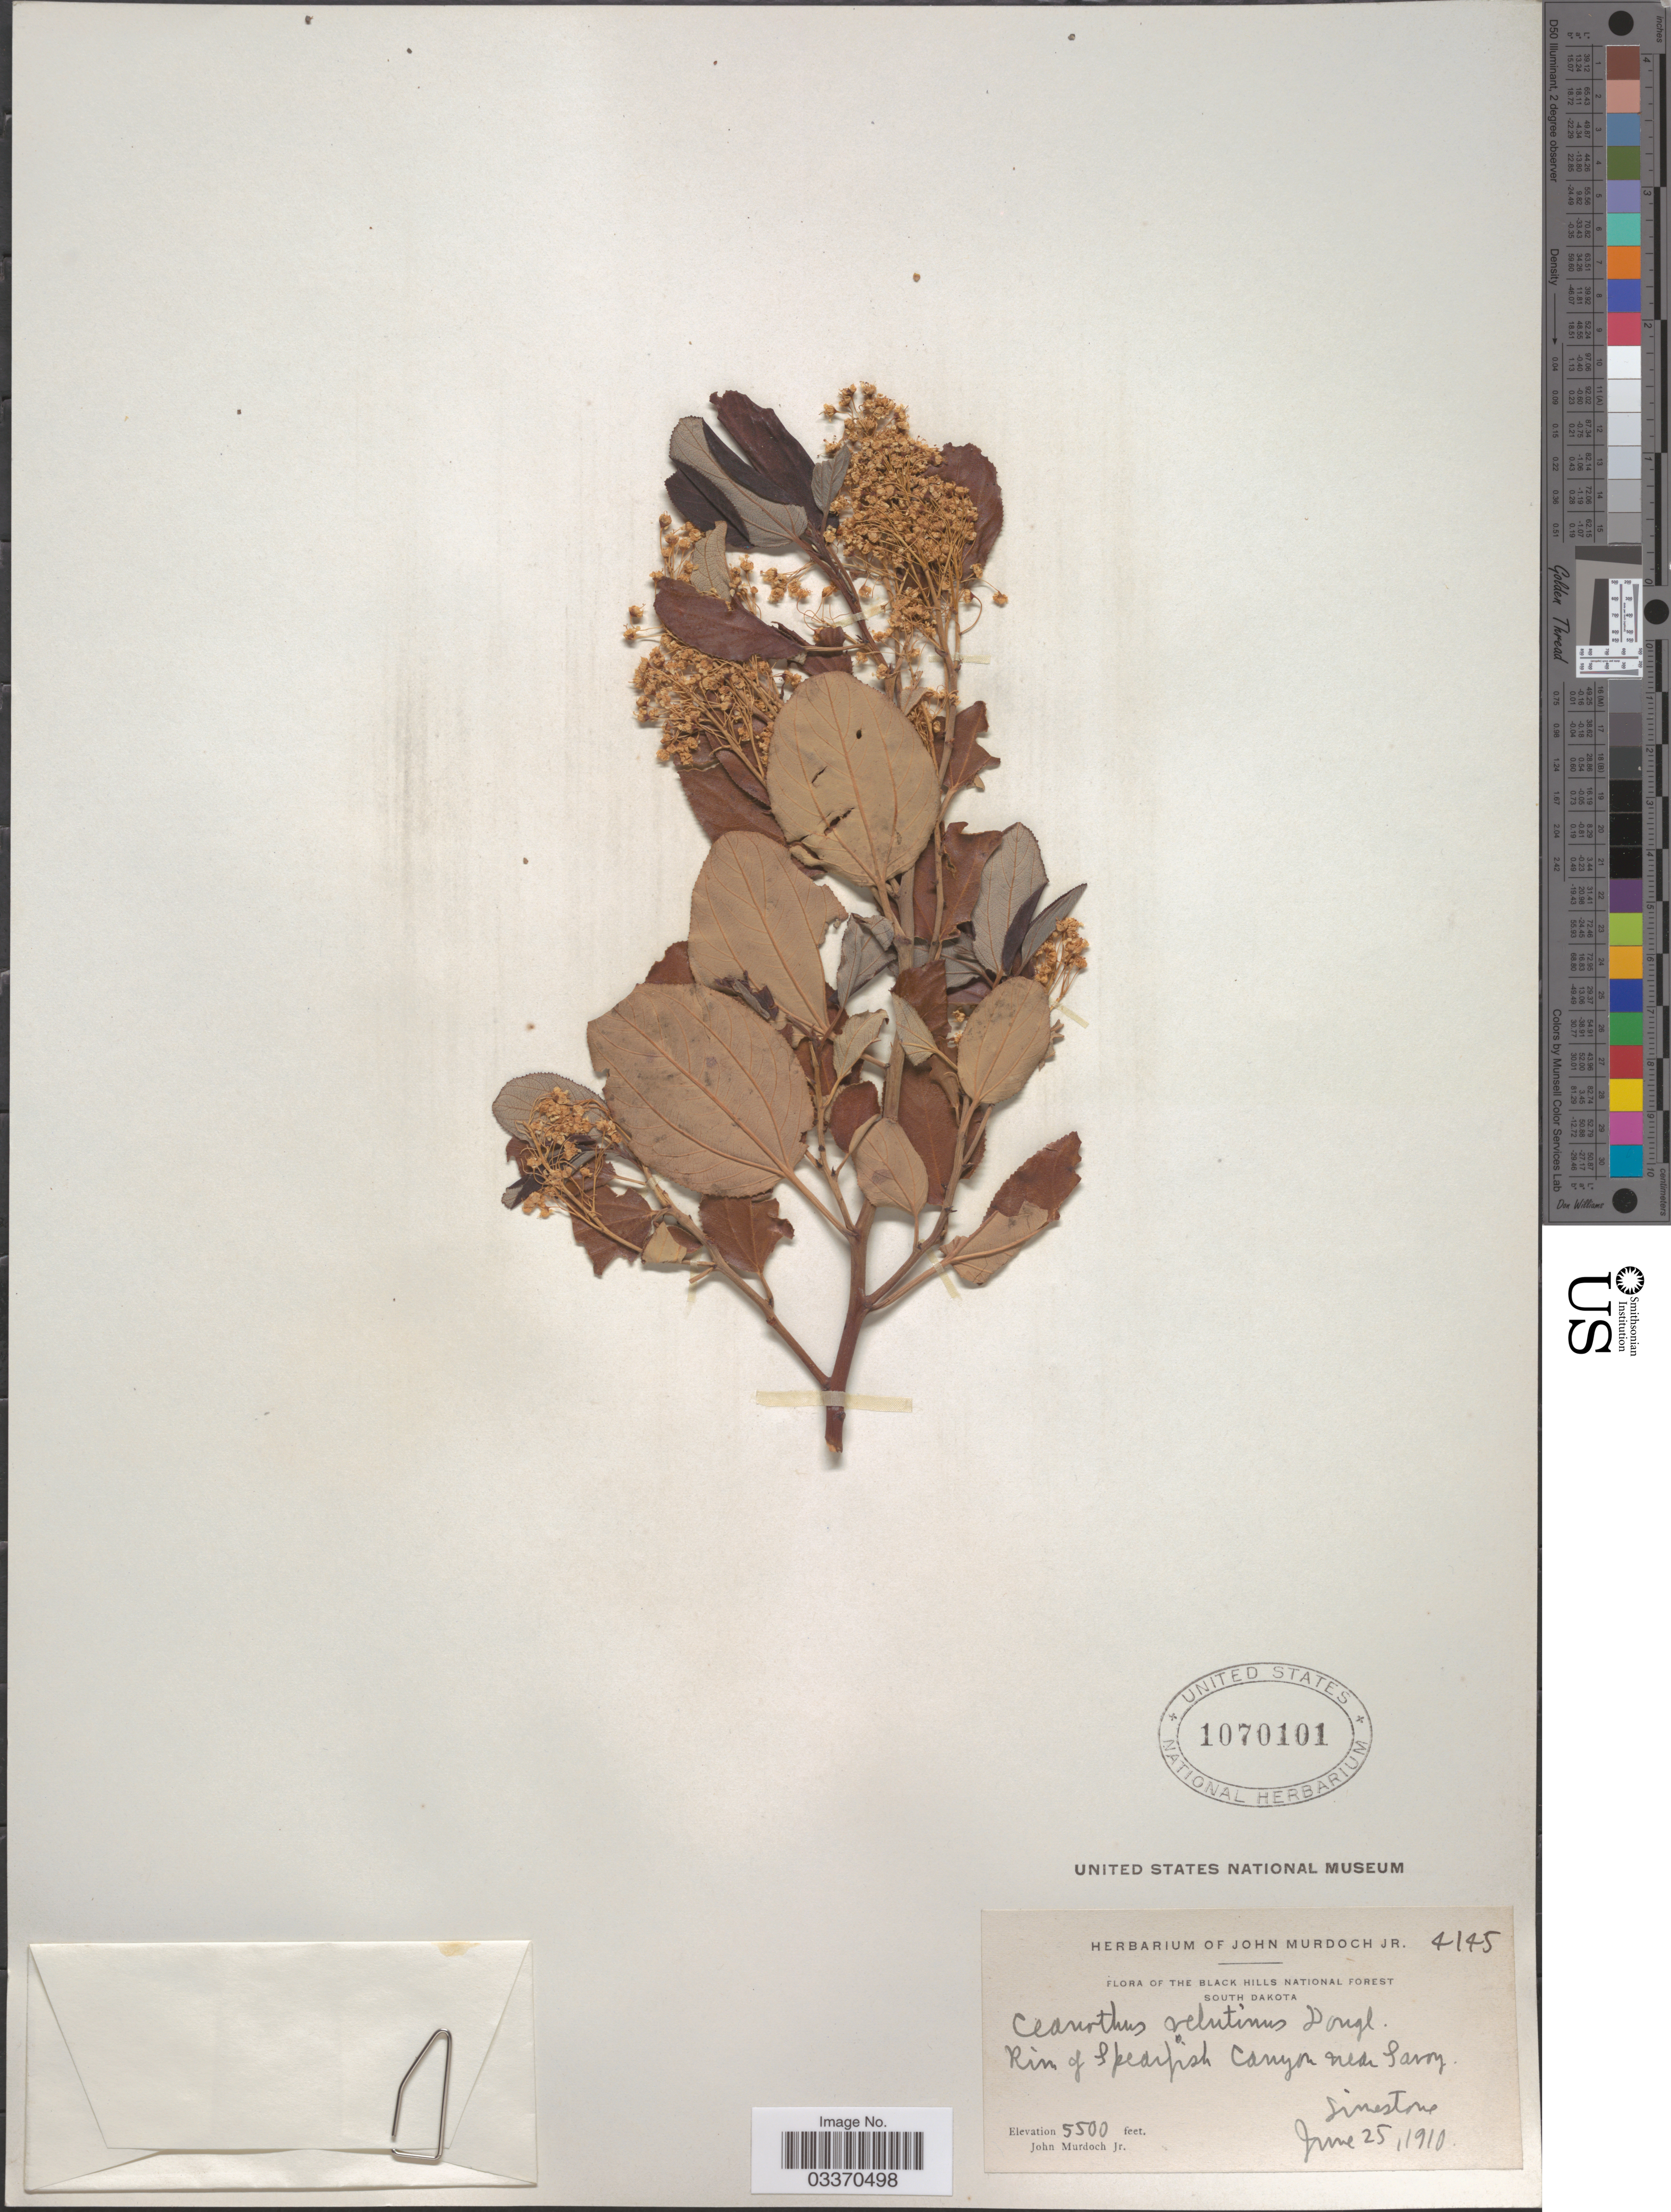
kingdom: Plantae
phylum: Tracheophyta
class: Magnoliopsida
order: Rosales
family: Rhamnaceae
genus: Ceanothus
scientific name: Ceanothus velutinus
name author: Douglas ex Hook.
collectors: J. Murdoch Jr.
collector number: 4145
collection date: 1910-06-25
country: United States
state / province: South Dakota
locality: The Black Hills National Forest. Rim of Spearfish Canyon near Savoy.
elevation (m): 1676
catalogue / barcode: US 1070101